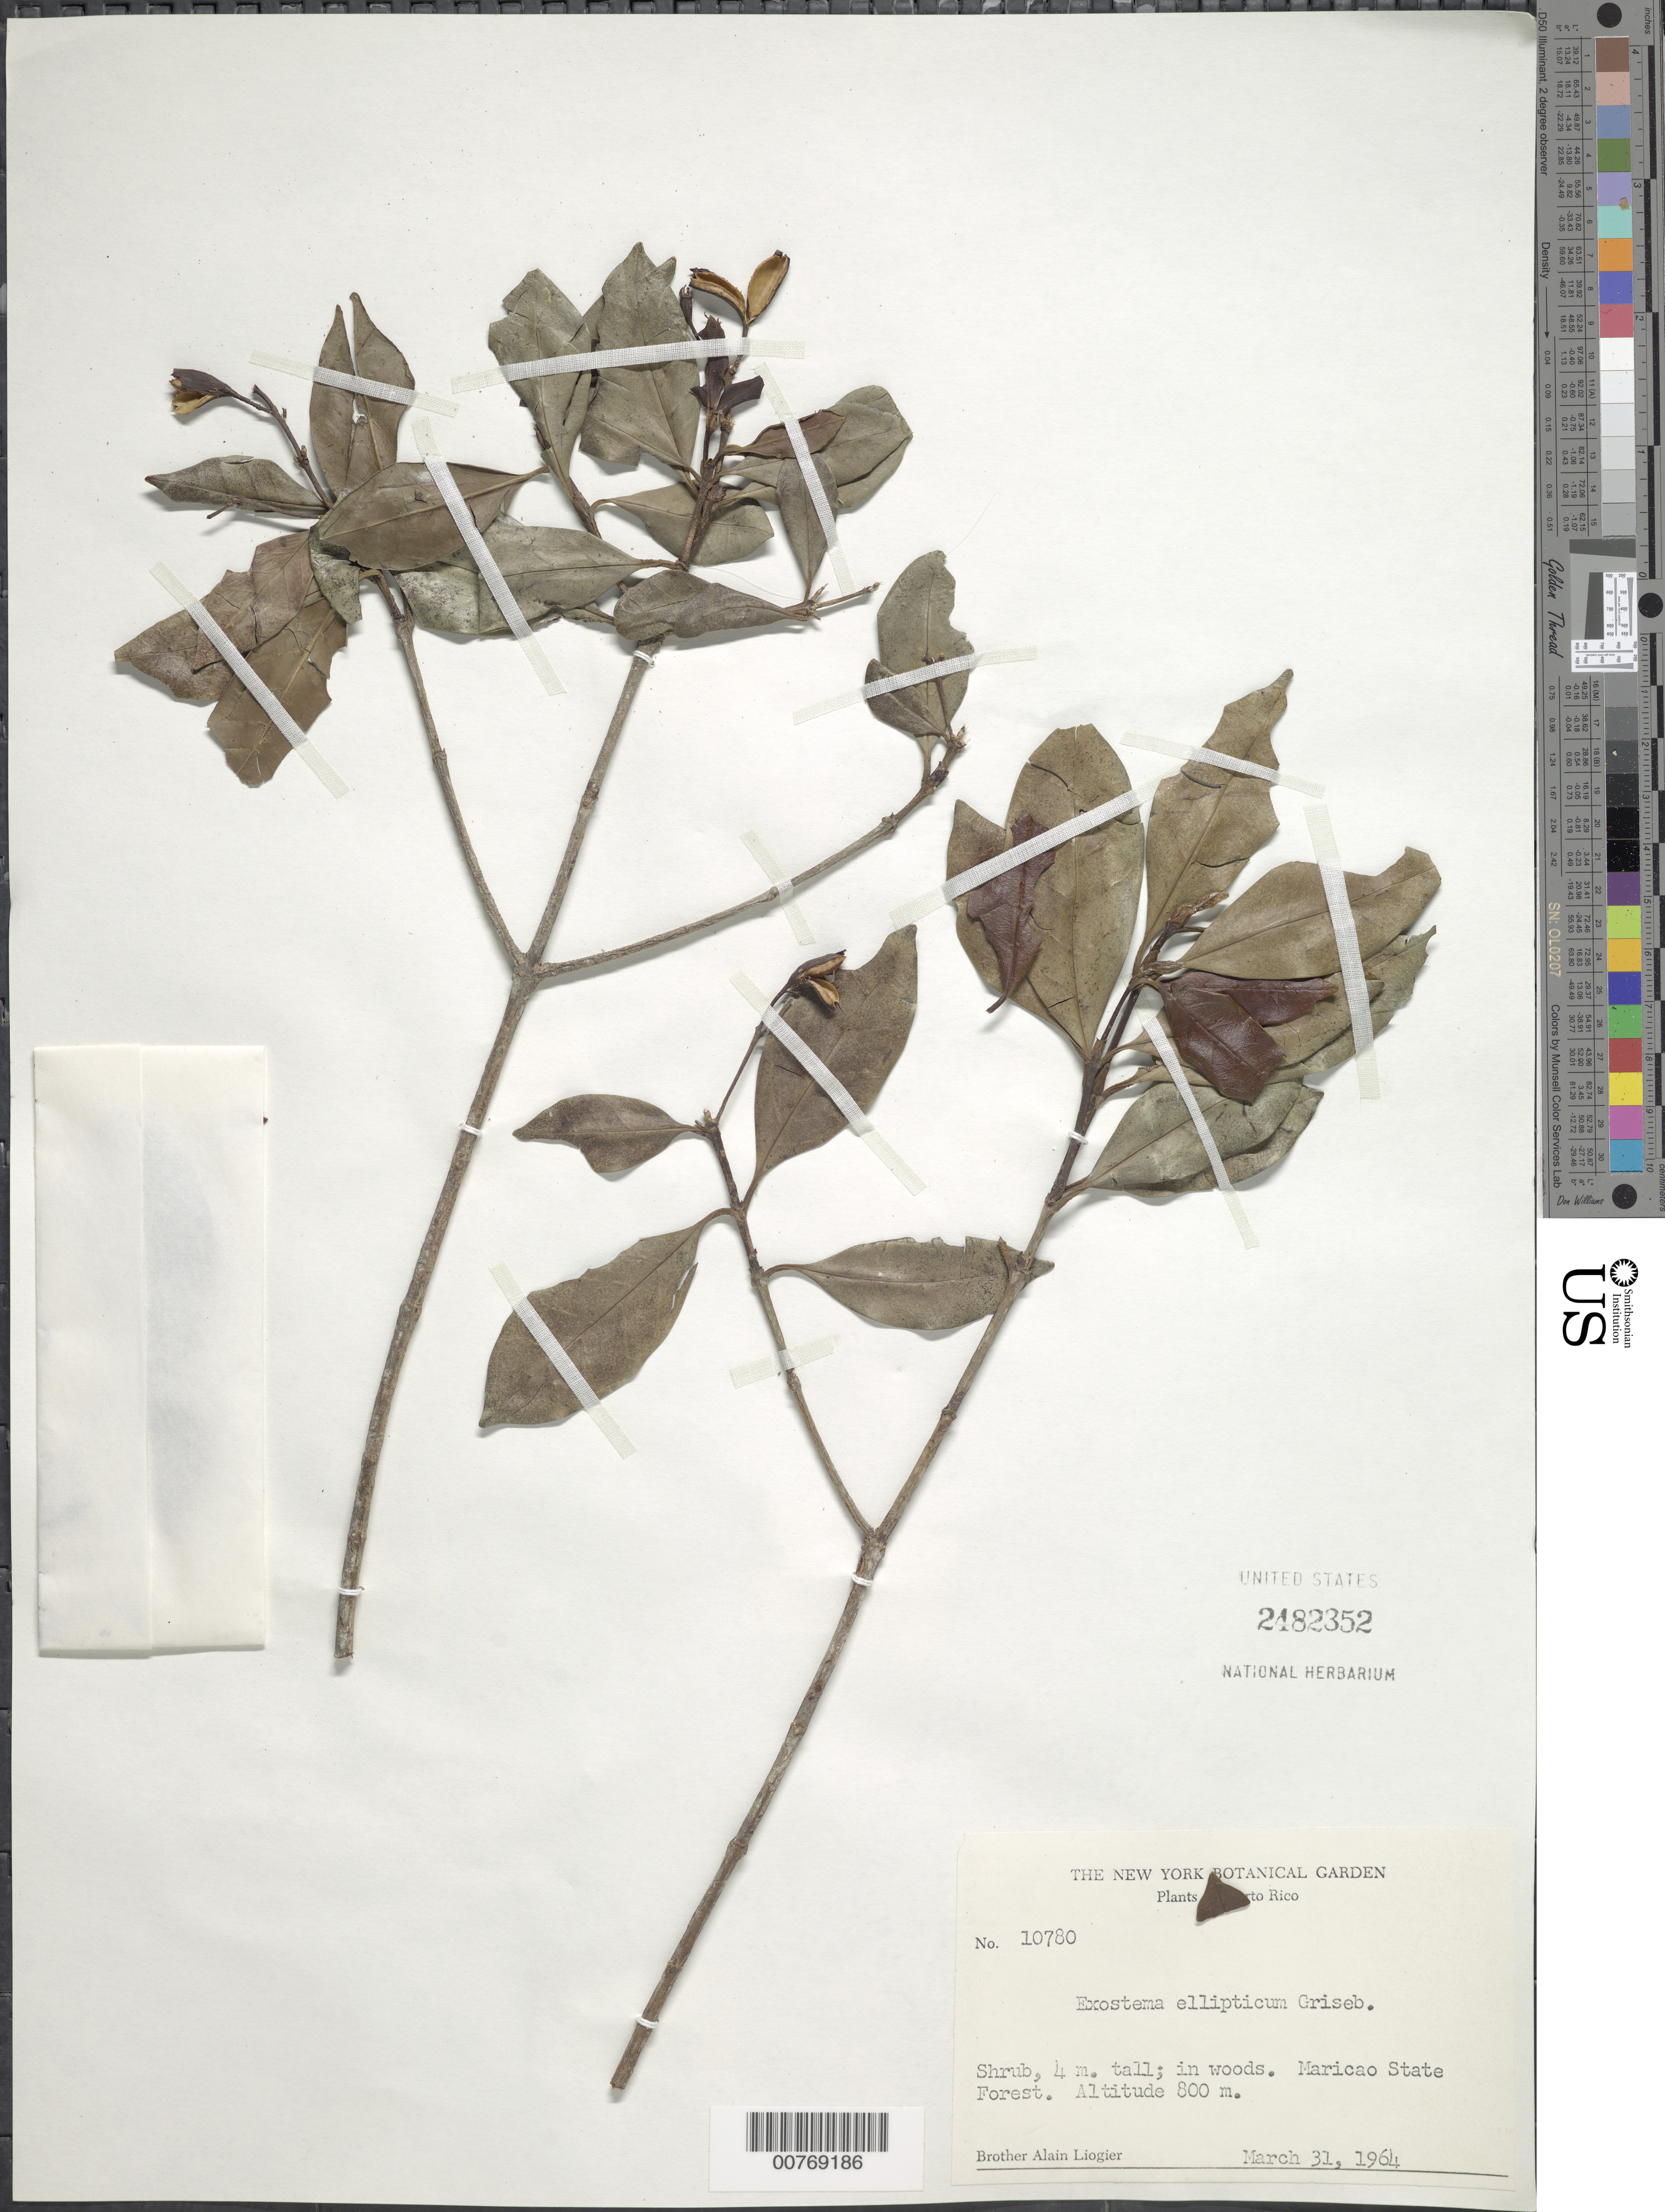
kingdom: Plantae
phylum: Tracheophyta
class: Magnoliopsida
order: Gentianales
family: Rubiaceae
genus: Exostema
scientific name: Exostema ellipticum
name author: Griseb.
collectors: A. H. Liogier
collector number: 10780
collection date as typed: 31 Mar 1964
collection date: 1964-03-31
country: Puerto Rico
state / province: Maricao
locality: Maricao State Forest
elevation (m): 800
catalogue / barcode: US 2482352